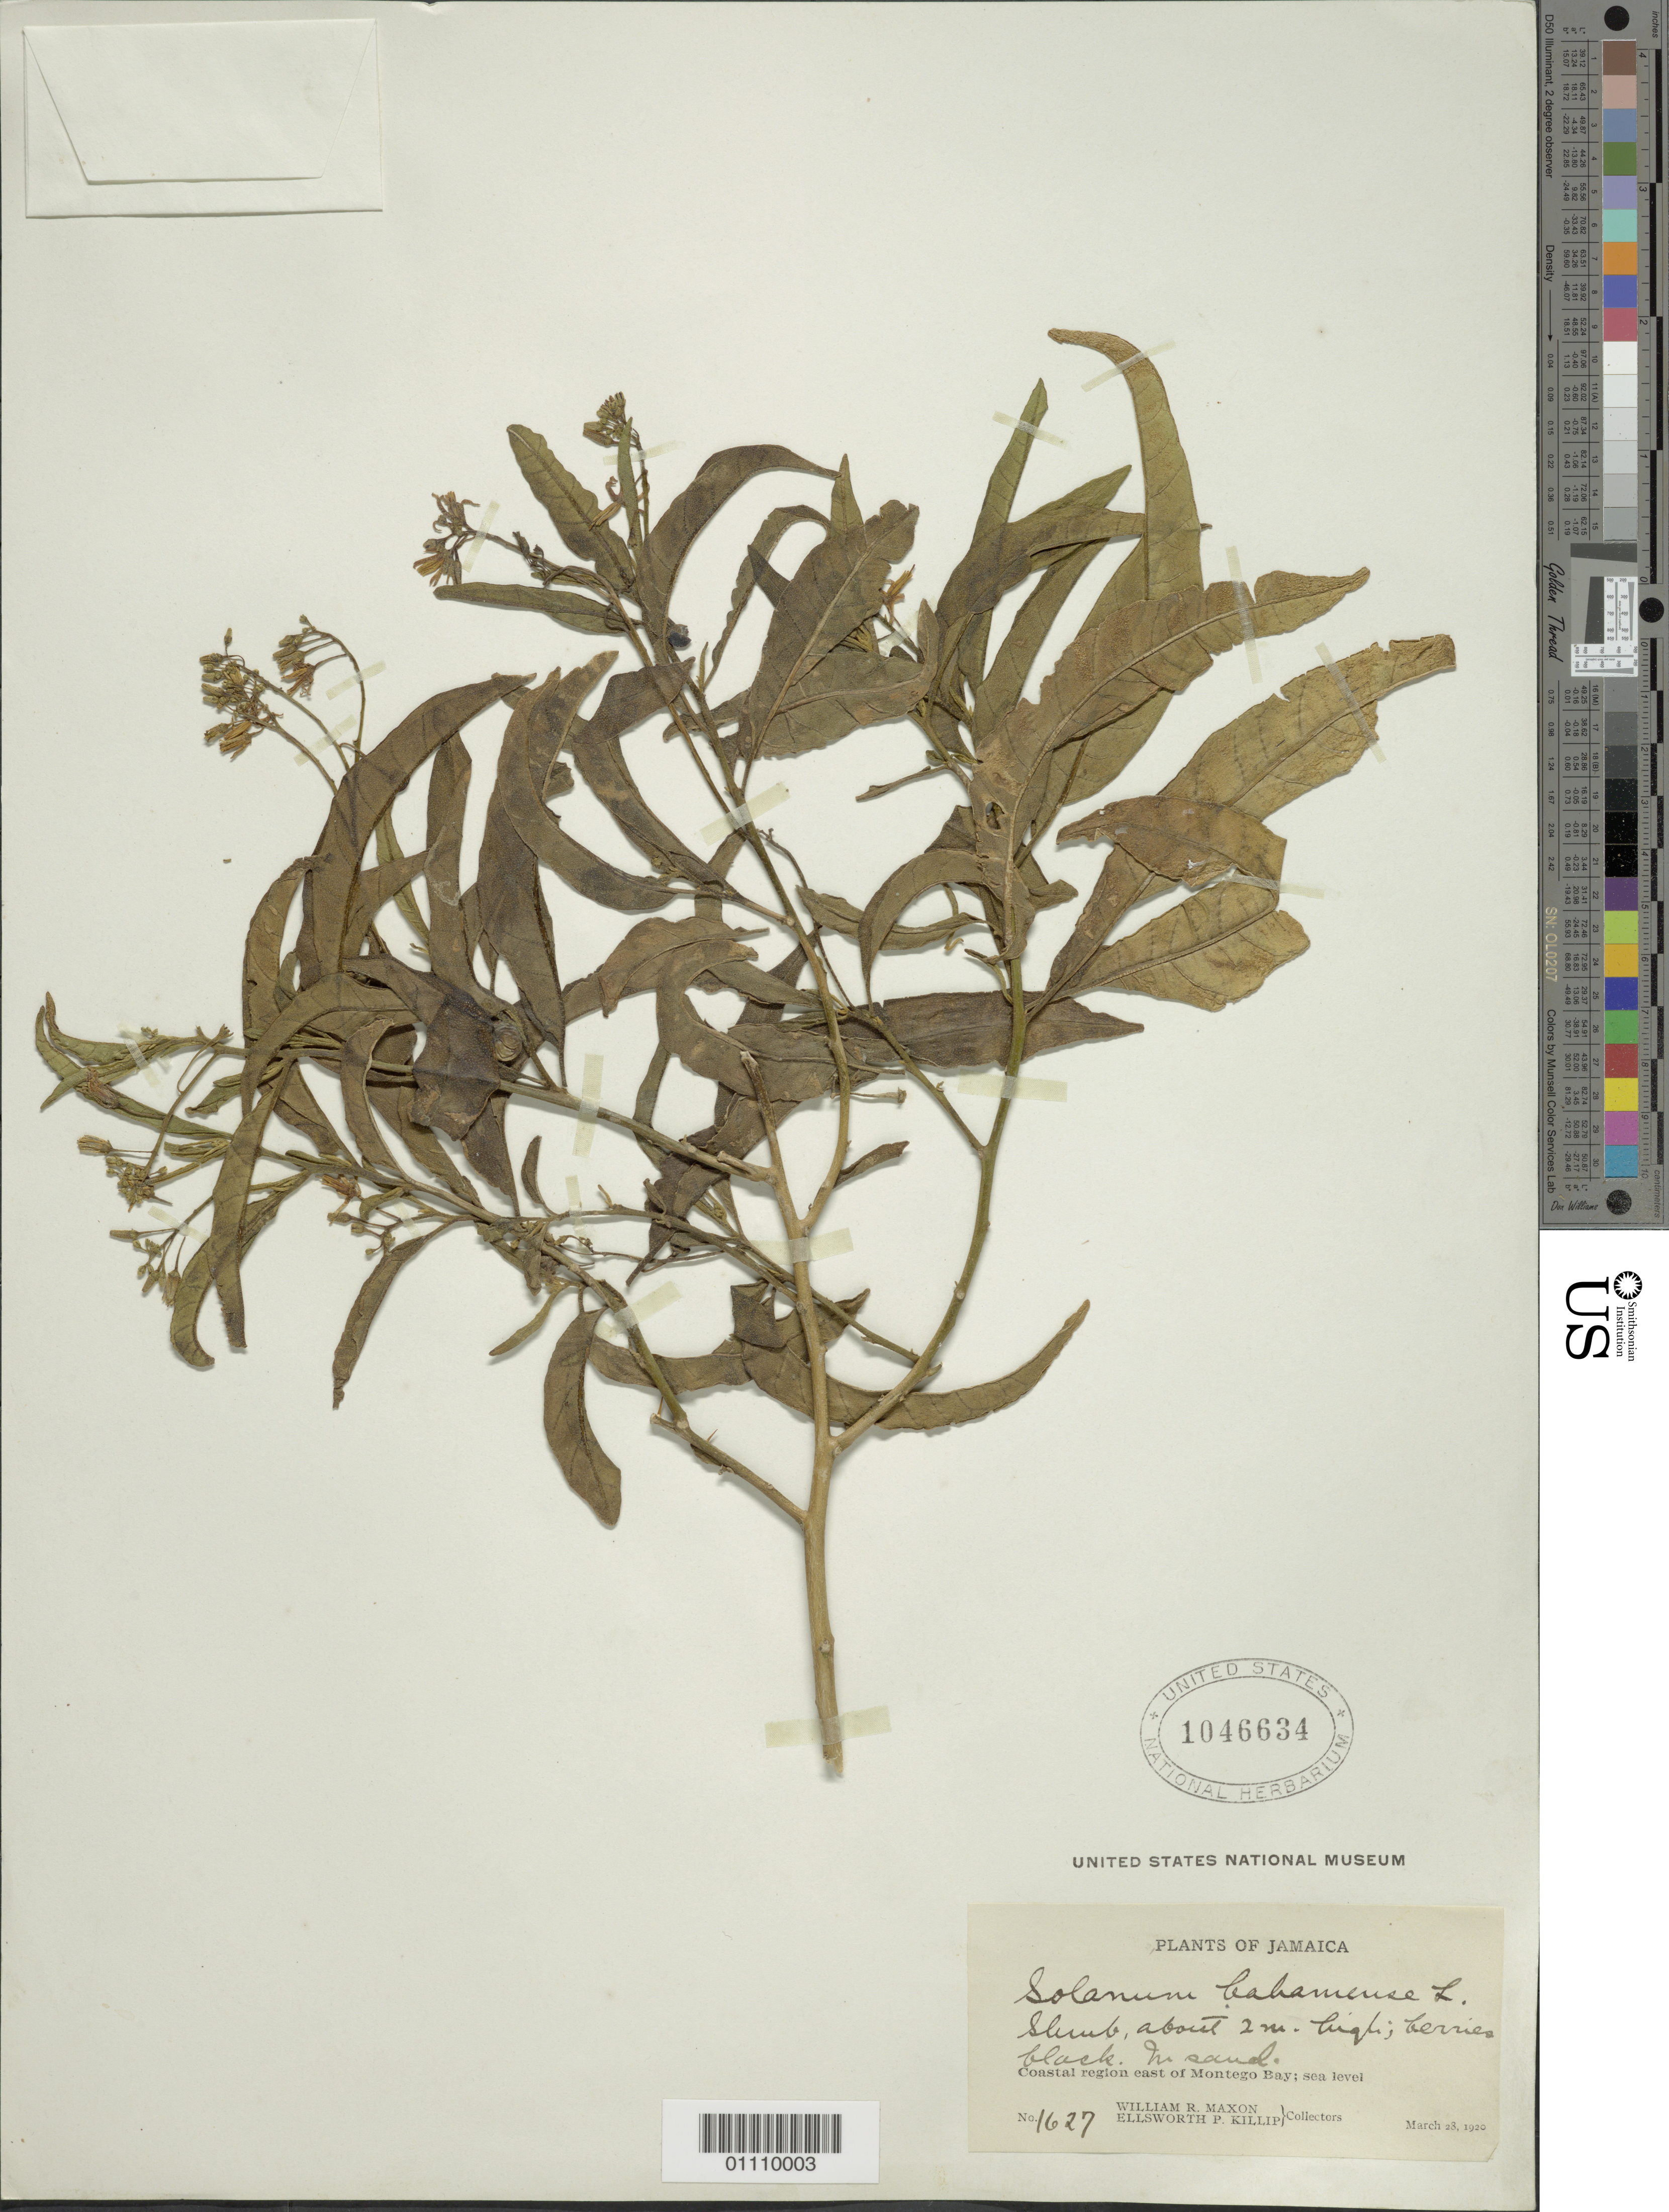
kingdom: Plantae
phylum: Tracheophyta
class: Magnoliopsida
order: Solanales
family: Solanaceae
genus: Solanum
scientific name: Solanum bahamense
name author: L.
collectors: W. R. Maxon & E. P. Killip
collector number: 1627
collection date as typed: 28 Mar 1920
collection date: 1920-03-28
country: Jamaica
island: Jamaica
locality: Montego Bay, coastal region E of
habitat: In sand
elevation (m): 0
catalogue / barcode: US 1046634